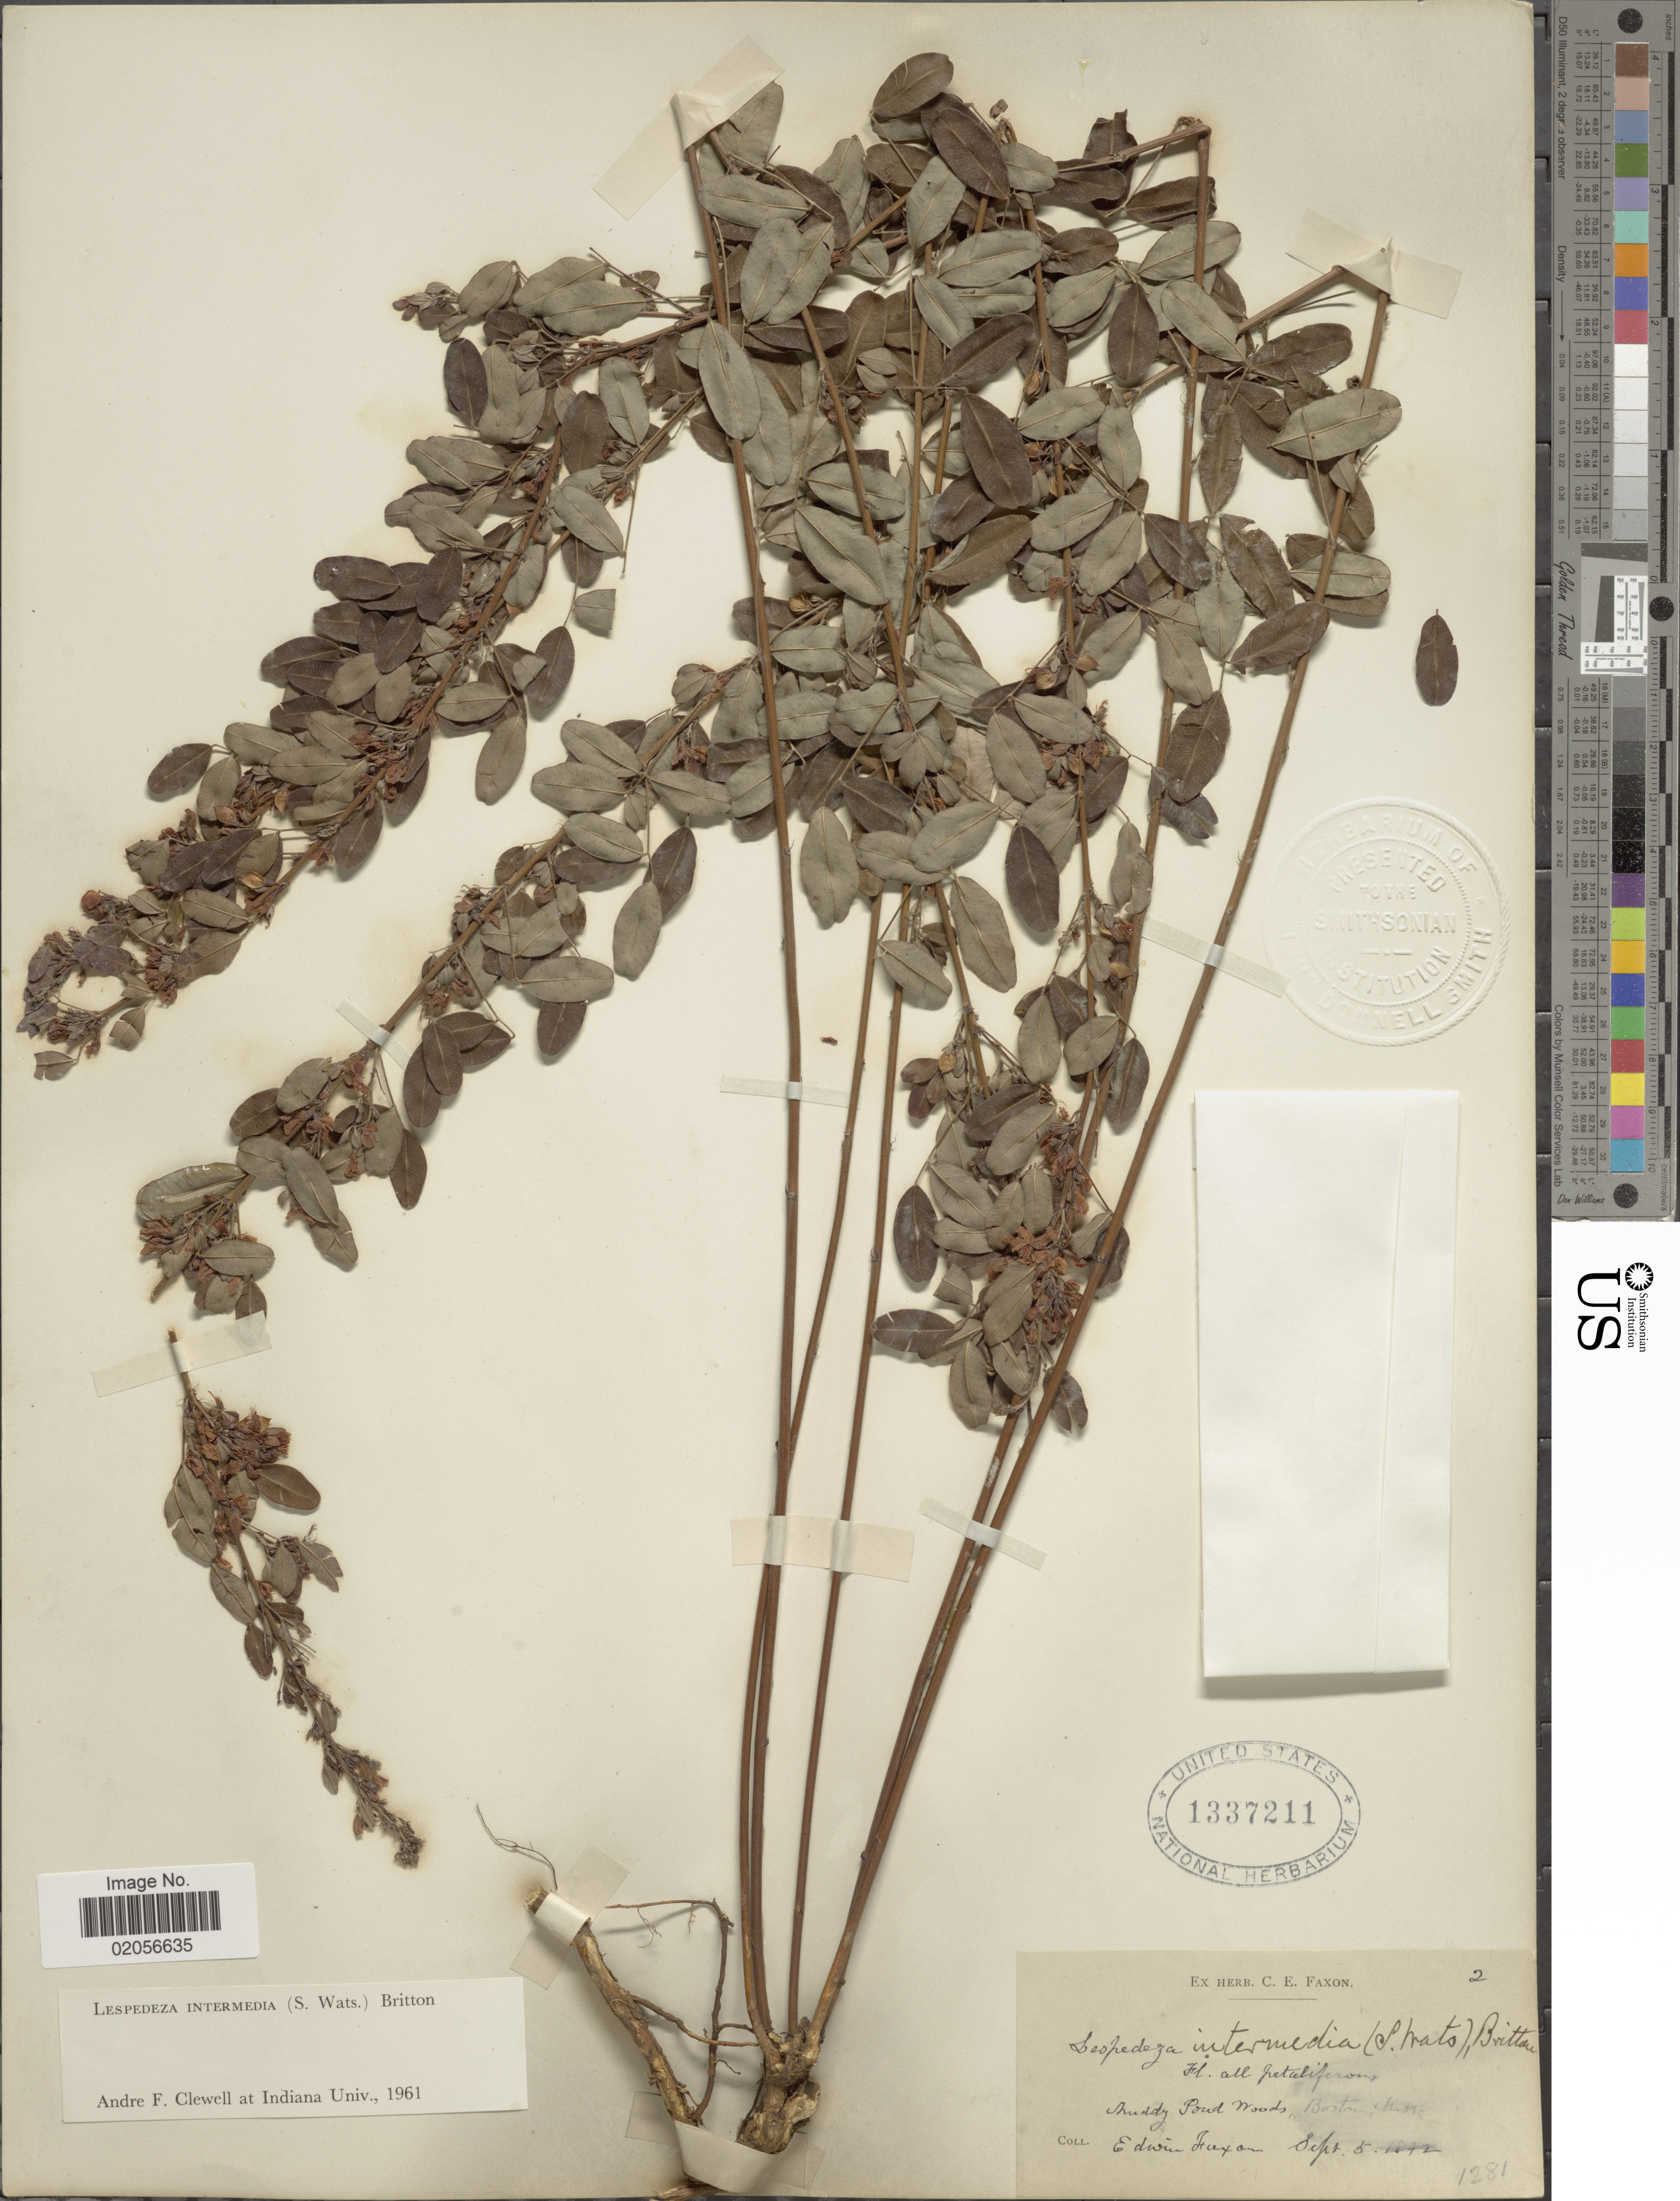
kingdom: Plantae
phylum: Tracheophyta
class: Magnoliopsida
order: Fabales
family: Fabaceae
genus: Lespedeza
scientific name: Lespedeza intermedia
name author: (S. Watson) Britton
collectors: E. Faxon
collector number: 2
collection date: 1892-09-05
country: United States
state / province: Massachusetts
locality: Muddy Pond Woods, Boston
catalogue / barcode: US 1337211